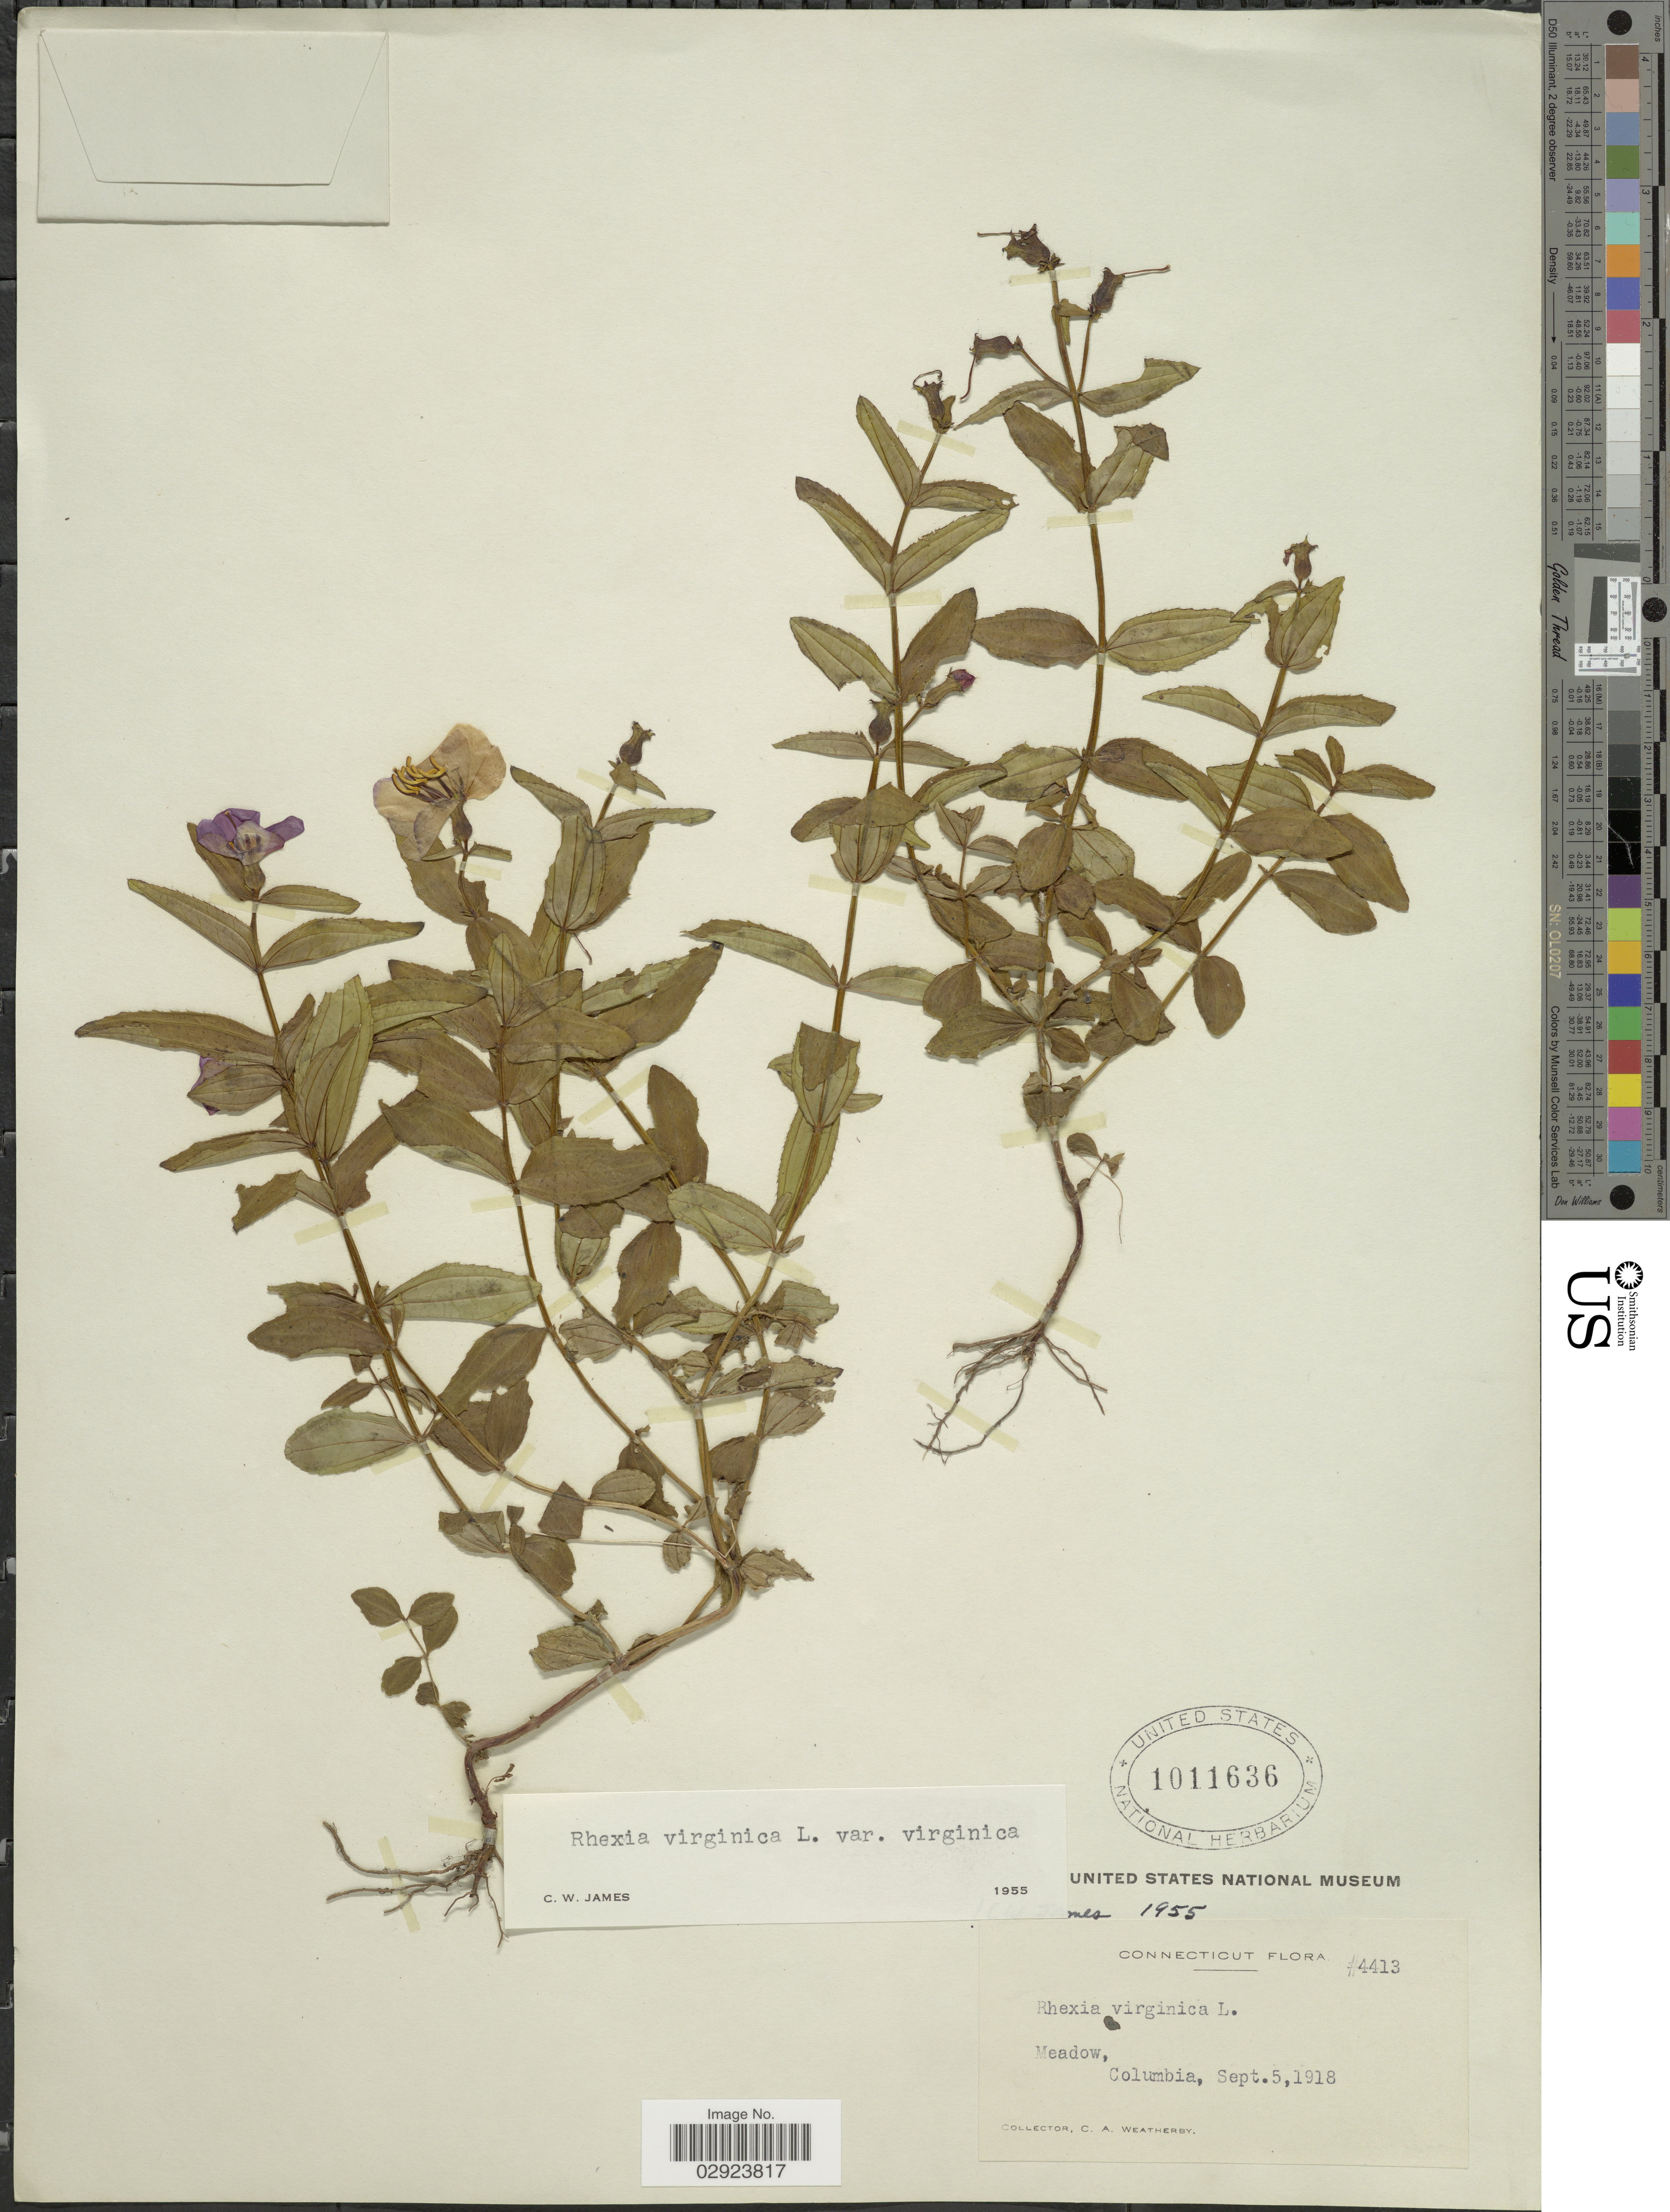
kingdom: Plantae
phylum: Tracheophyta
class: Magnoliopsida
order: Myrtales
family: Melastomataceae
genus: Rhexia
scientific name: Rhexia virginica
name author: L.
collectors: C. A. Weatherby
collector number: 4413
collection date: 1918-08-05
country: United States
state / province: Connecticut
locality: Columbia.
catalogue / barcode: US 1011636